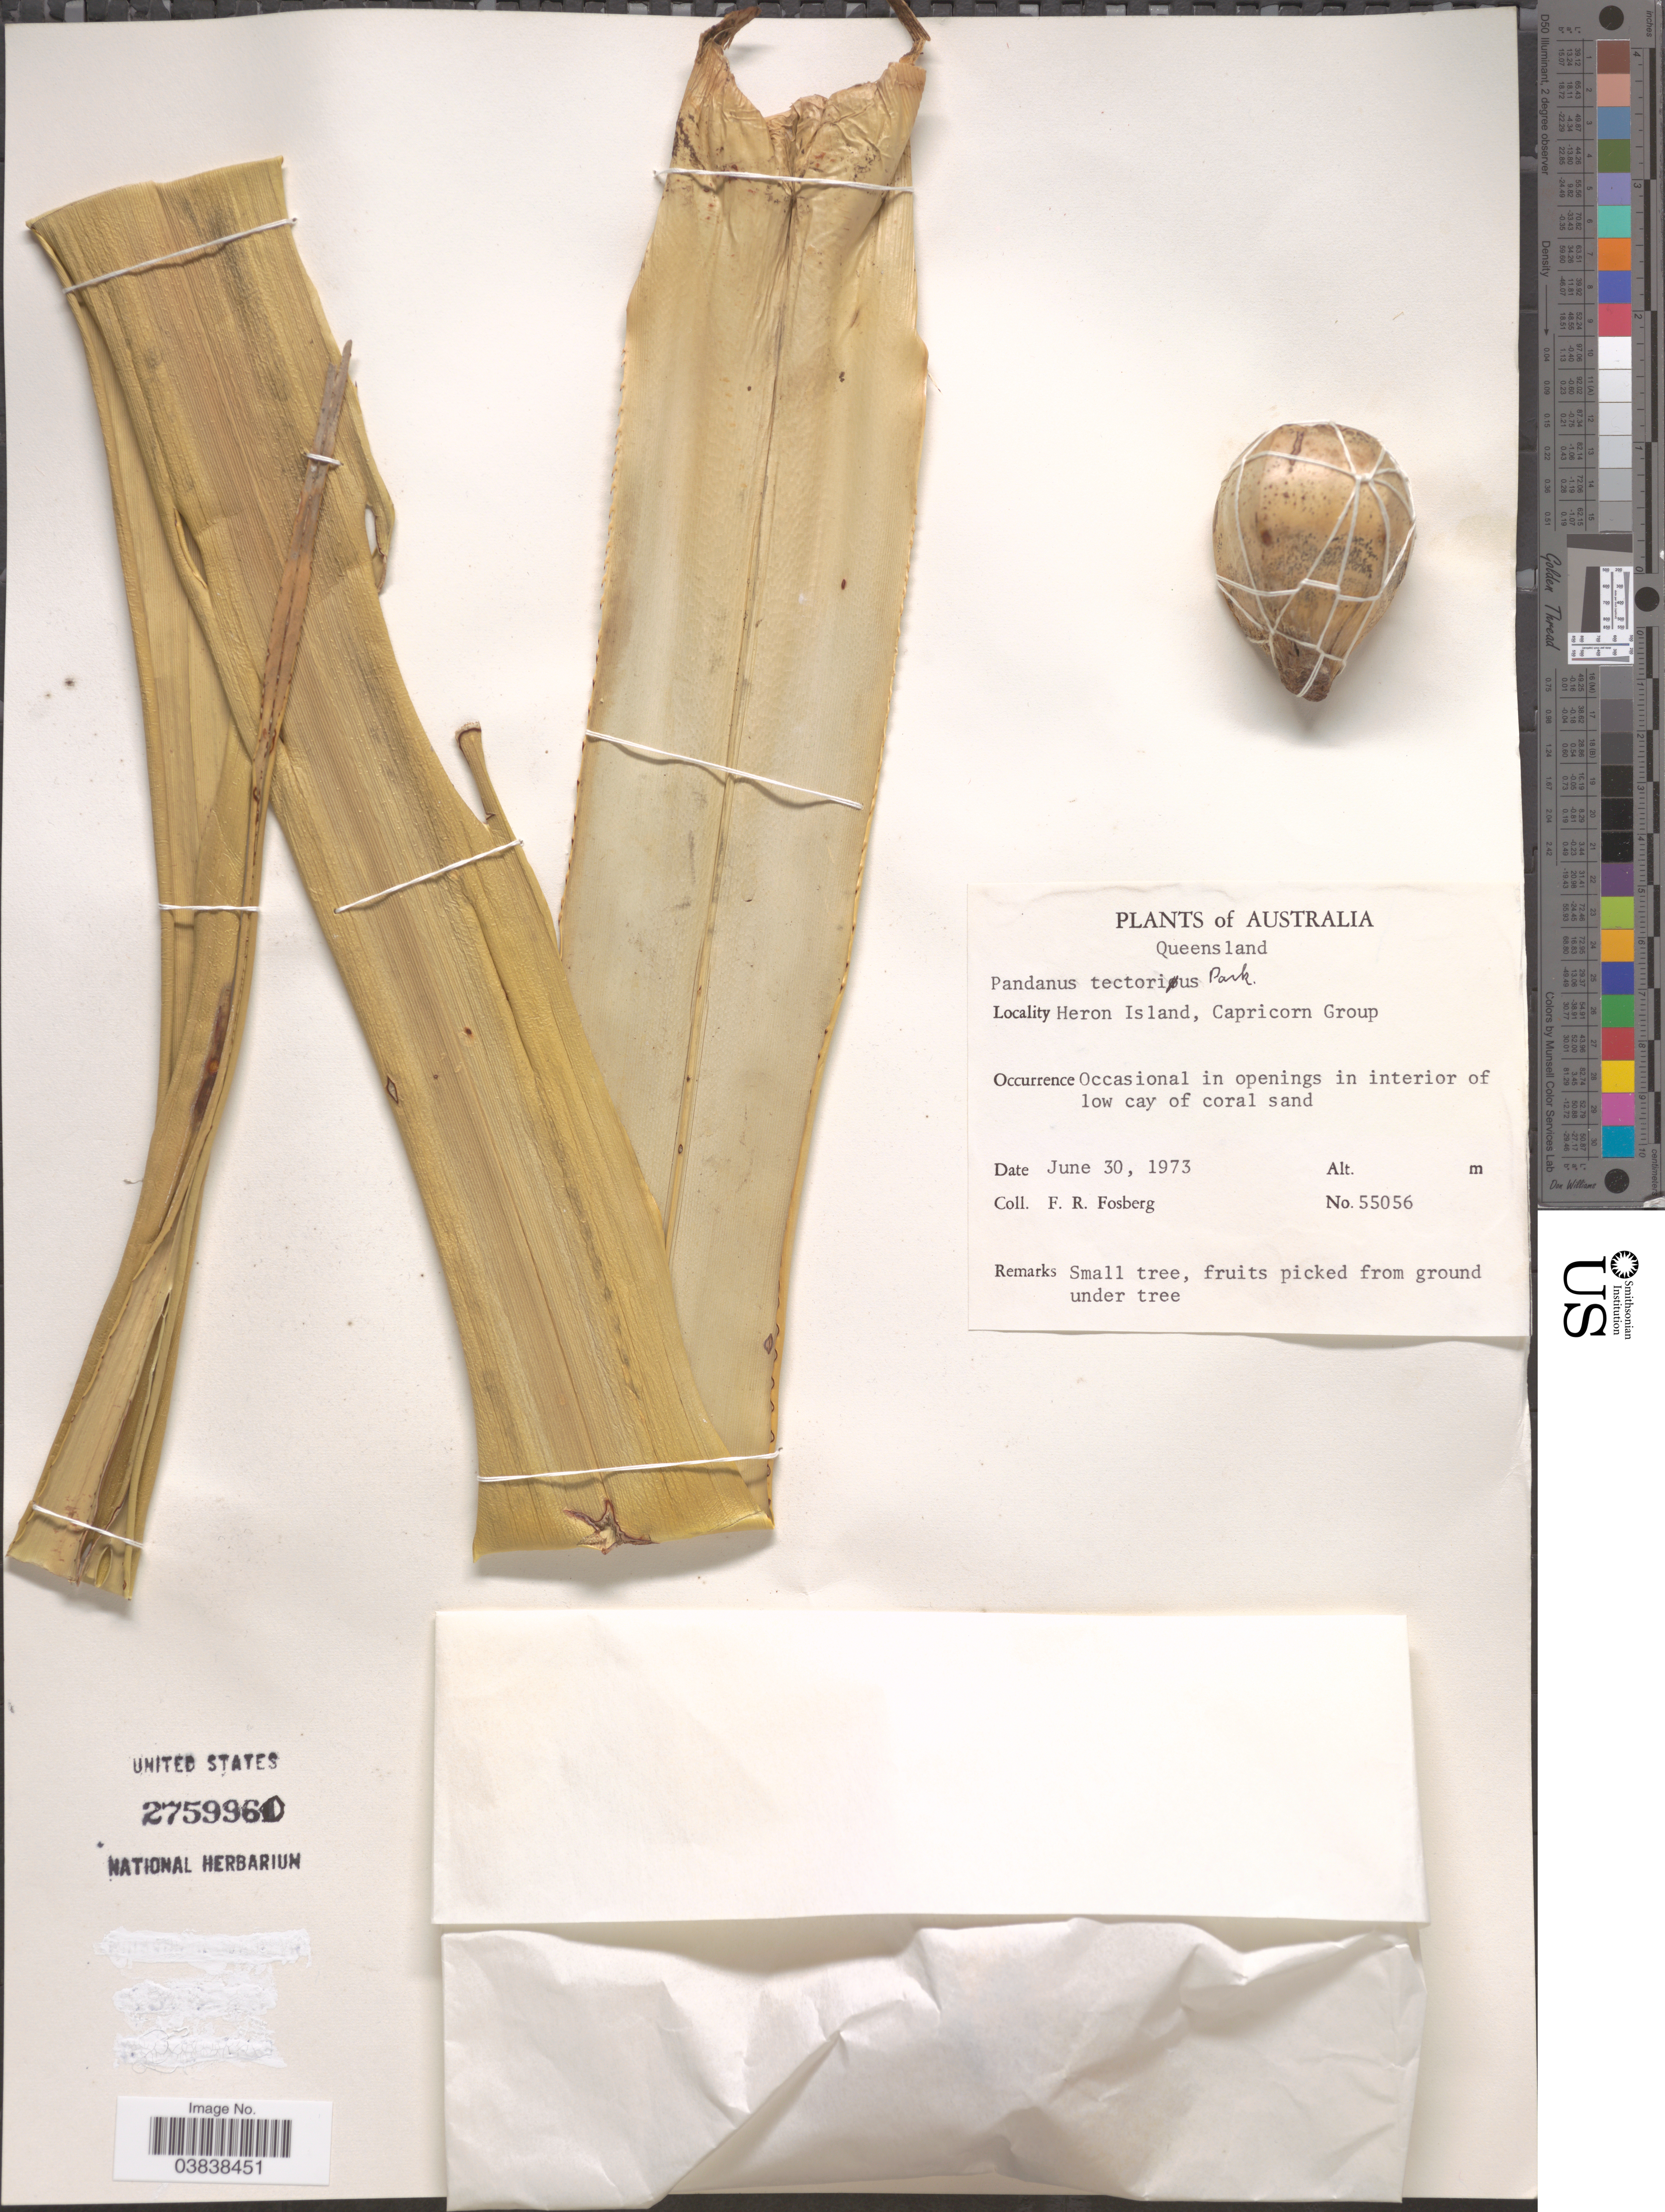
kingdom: Plantae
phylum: Tracheophyta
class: Liliopsida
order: Pandanales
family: Pandanaceae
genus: Pandanus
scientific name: Pandanus tectorius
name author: Parkinson ex DuRoi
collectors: F. R. Fosberg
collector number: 55056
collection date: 1973-06-30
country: Australia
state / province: Queensland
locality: Heron Island, Capricorn Group.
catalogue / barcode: US 2759960